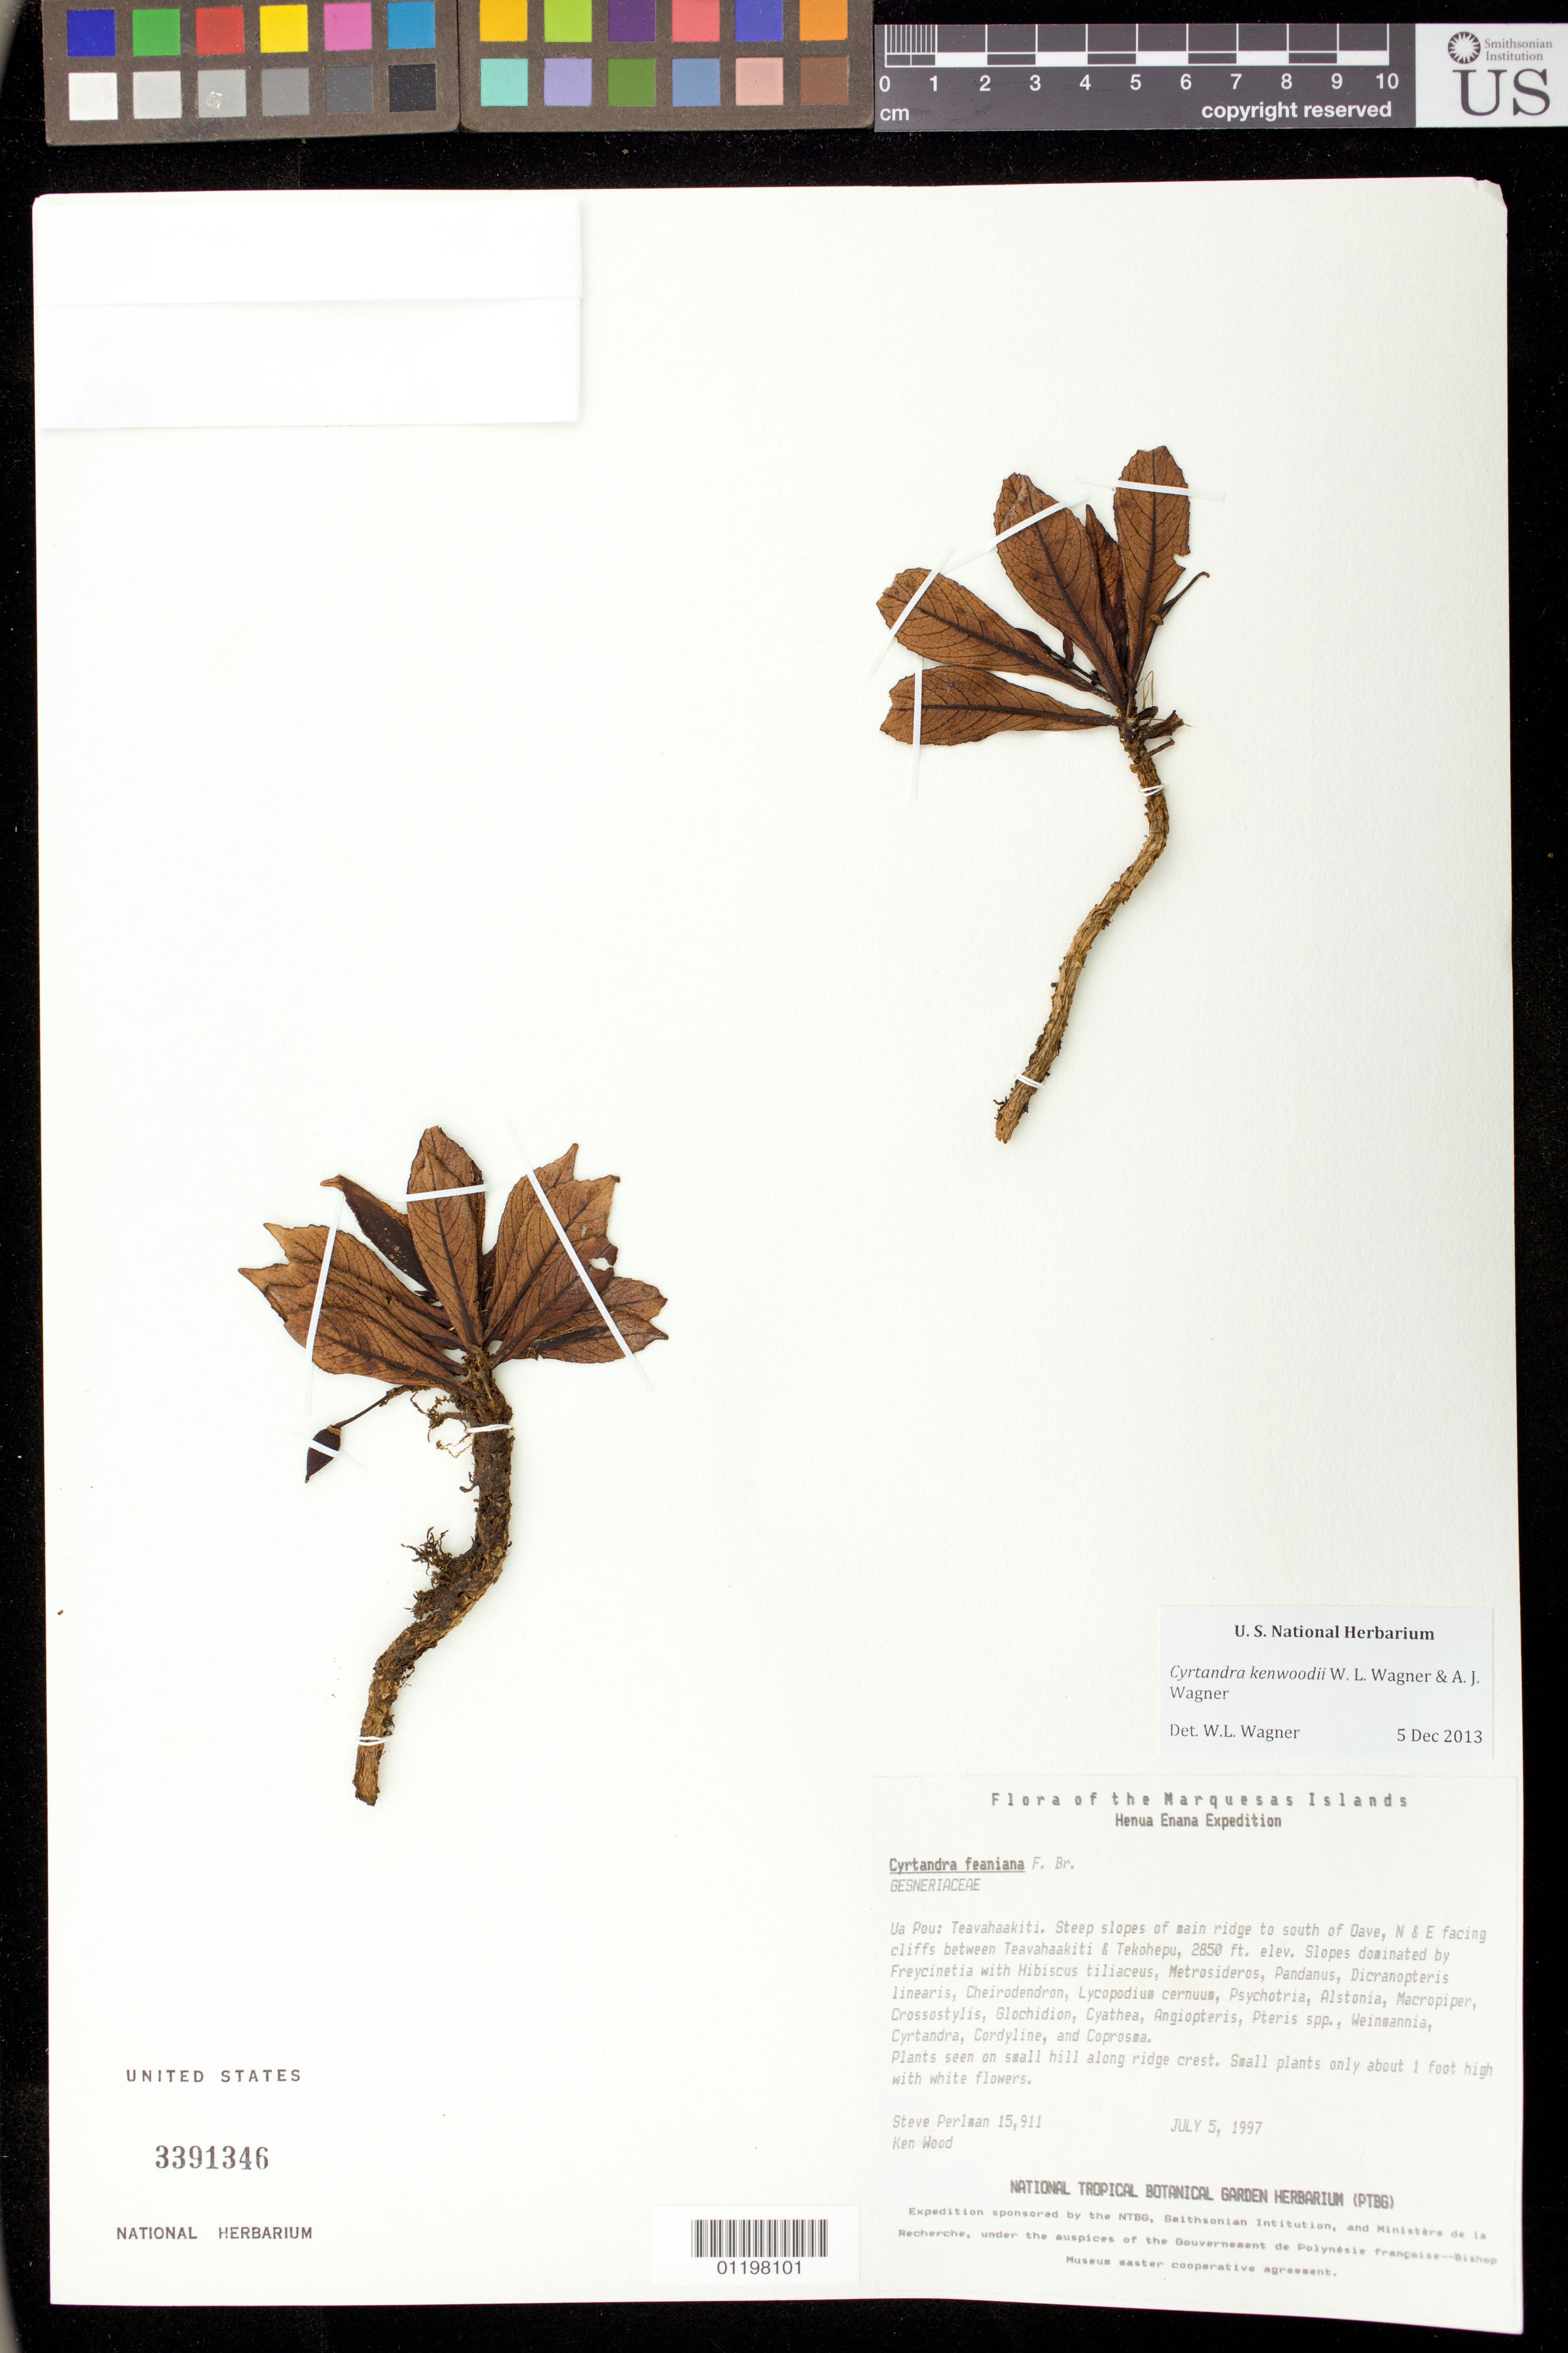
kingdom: Plantae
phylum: Tracheophyta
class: Magnoliopsida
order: Lamiales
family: Gesneriaceae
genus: Cyrtandra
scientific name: Cyrtandra kenwoodii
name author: W.L. Wagner & A.J. Wagner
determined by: Wagner, W. L., (BOT), Smithsonian Institution - National Museum of Natural History (UNITED STATES)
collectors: S. P. Perlman & K. R. Wood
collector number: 15911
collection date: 1997-07-05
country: French Polynesia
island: Ua Pou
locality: Teavahaakiti, steep slopes of main ridge to S of Oave, N & E facing cliffs between Teavahaakiti & Tekohepu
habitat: On small hill along ridge crest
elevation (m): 869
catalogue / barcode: US 3391346